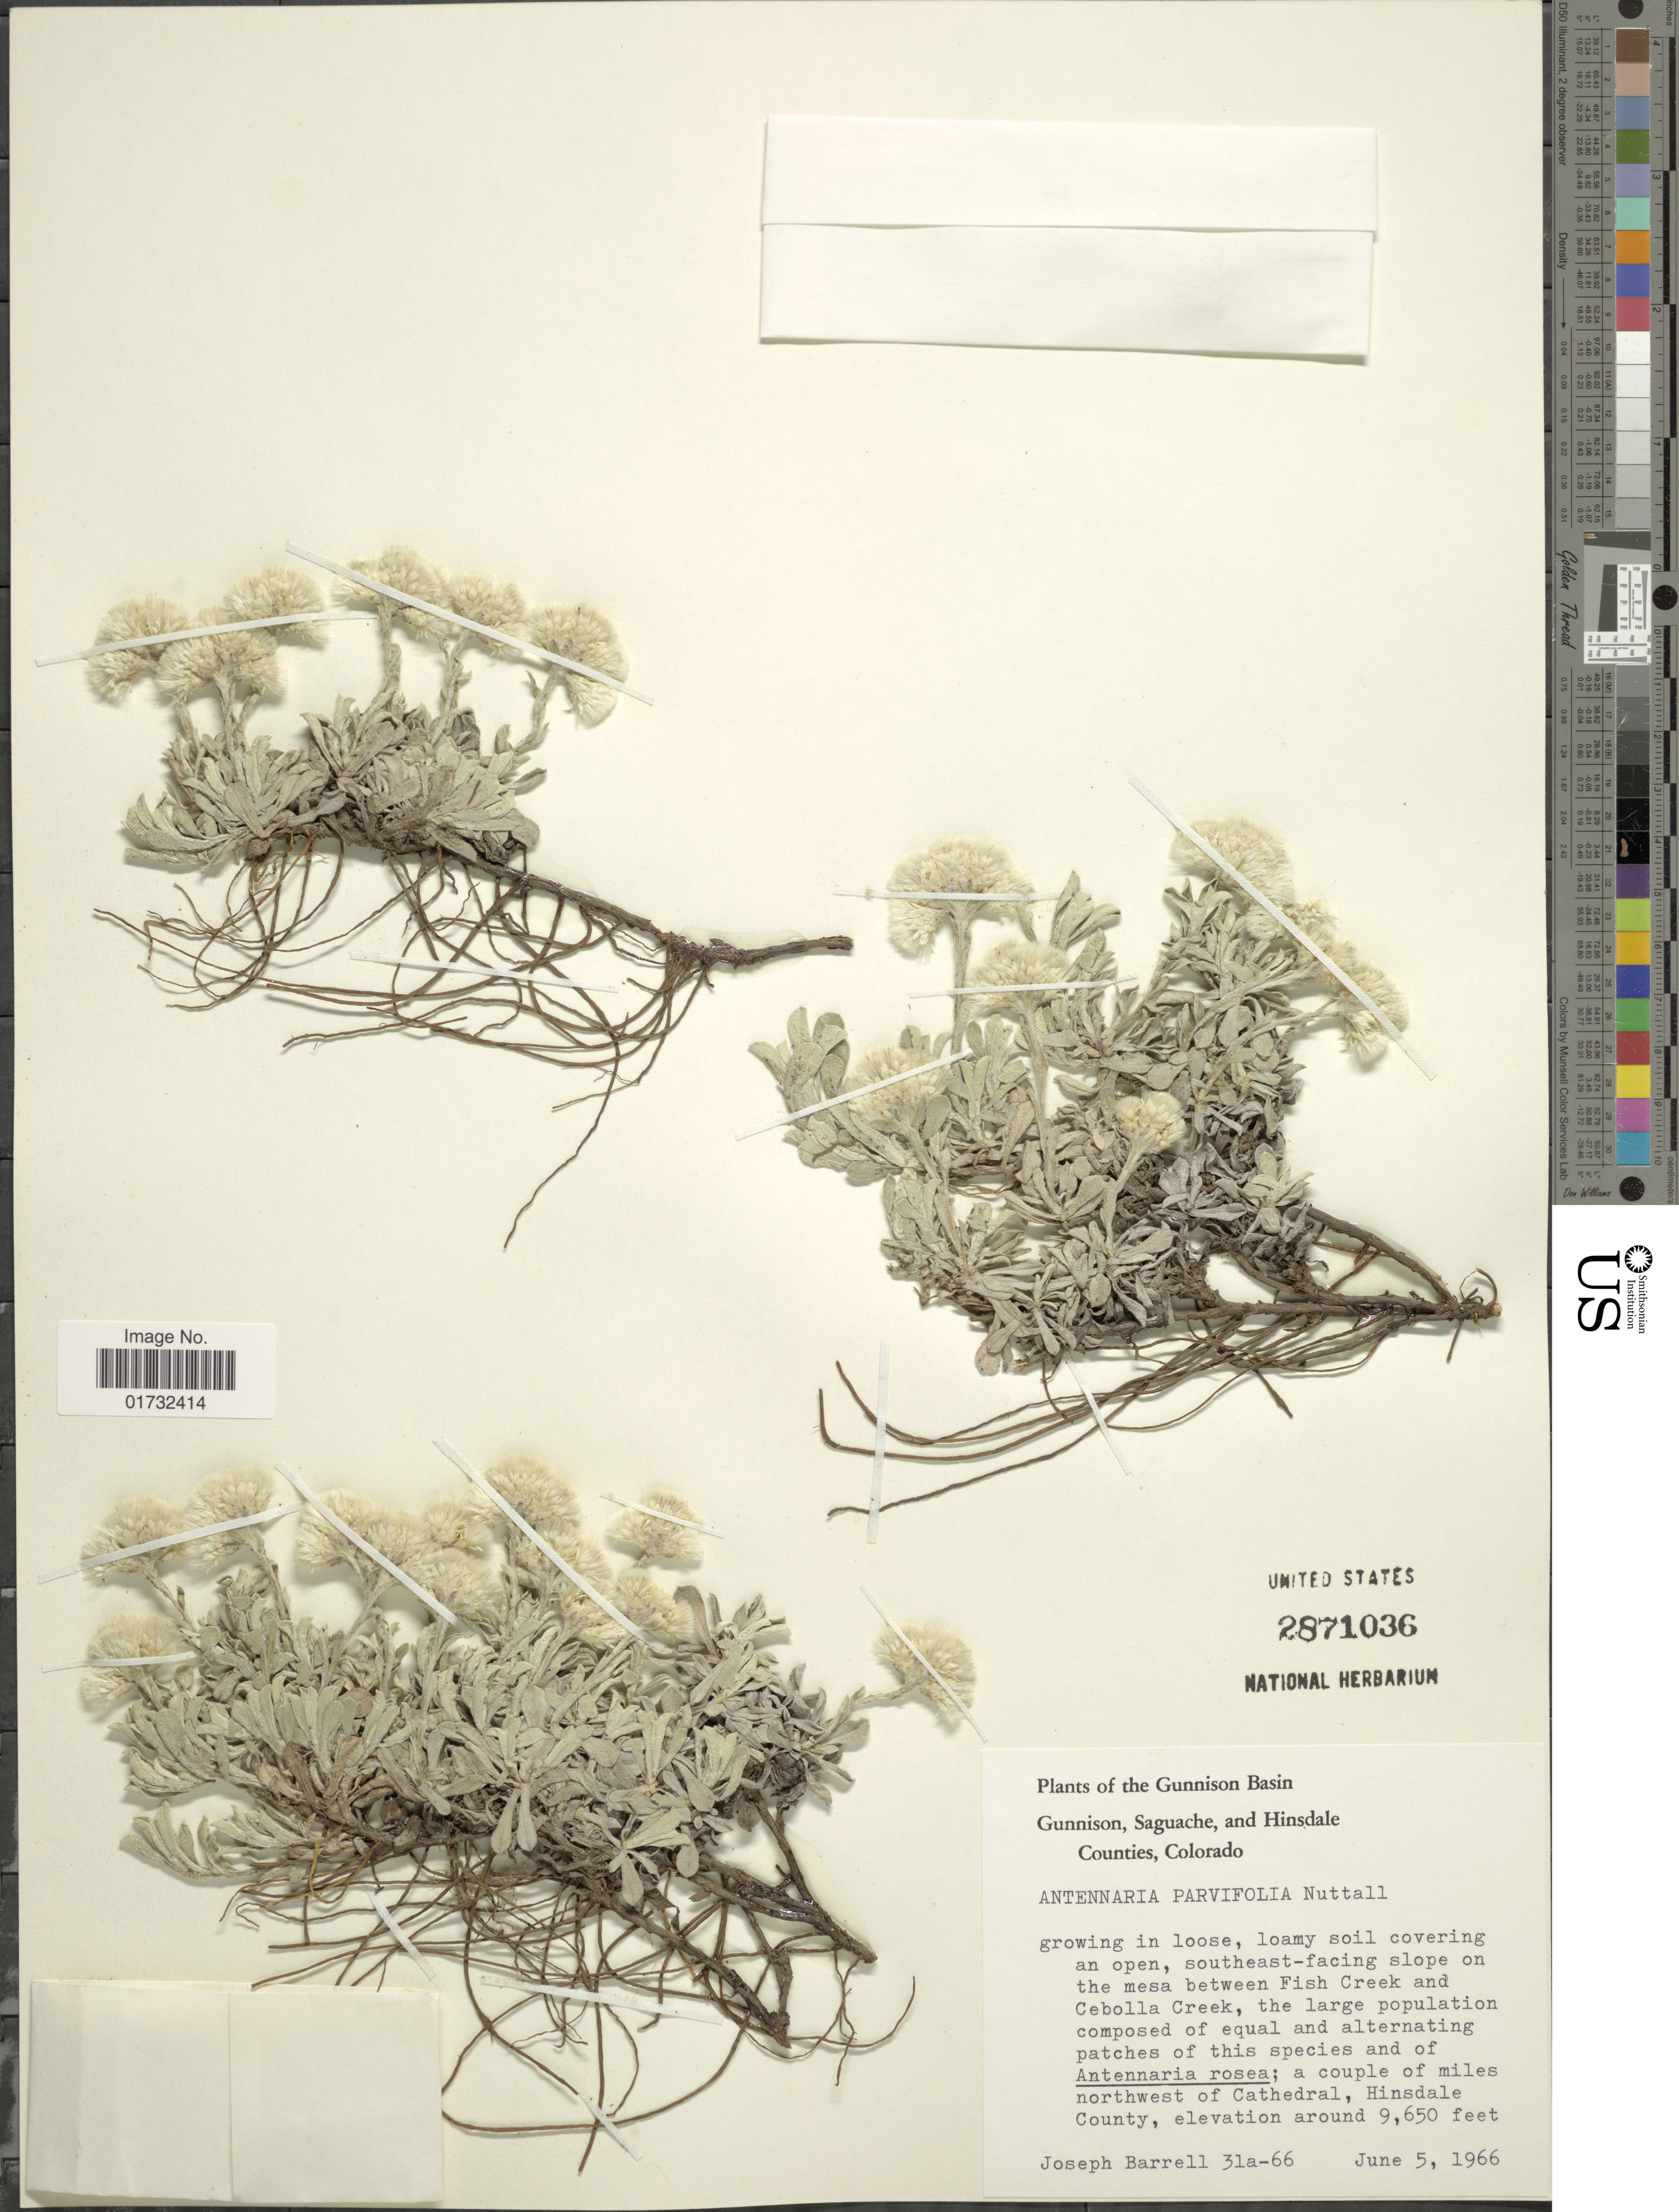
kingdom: Plantae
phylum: Tracheophyta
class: Magnoliopsida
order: Asterales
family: Asteraceae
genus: Antennaria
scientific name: Antennaria parvifolia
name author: Nutt.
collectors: J. Barrell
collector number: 31a-66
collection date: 1966-06-05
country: United States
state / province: Colorado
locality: Gunnison Basin. the mesa between Fish Creek and Cebolla Creek; a couple of miles northwest of Cathedral, Hinsdale County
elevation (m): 2941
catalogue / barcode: US 2871036